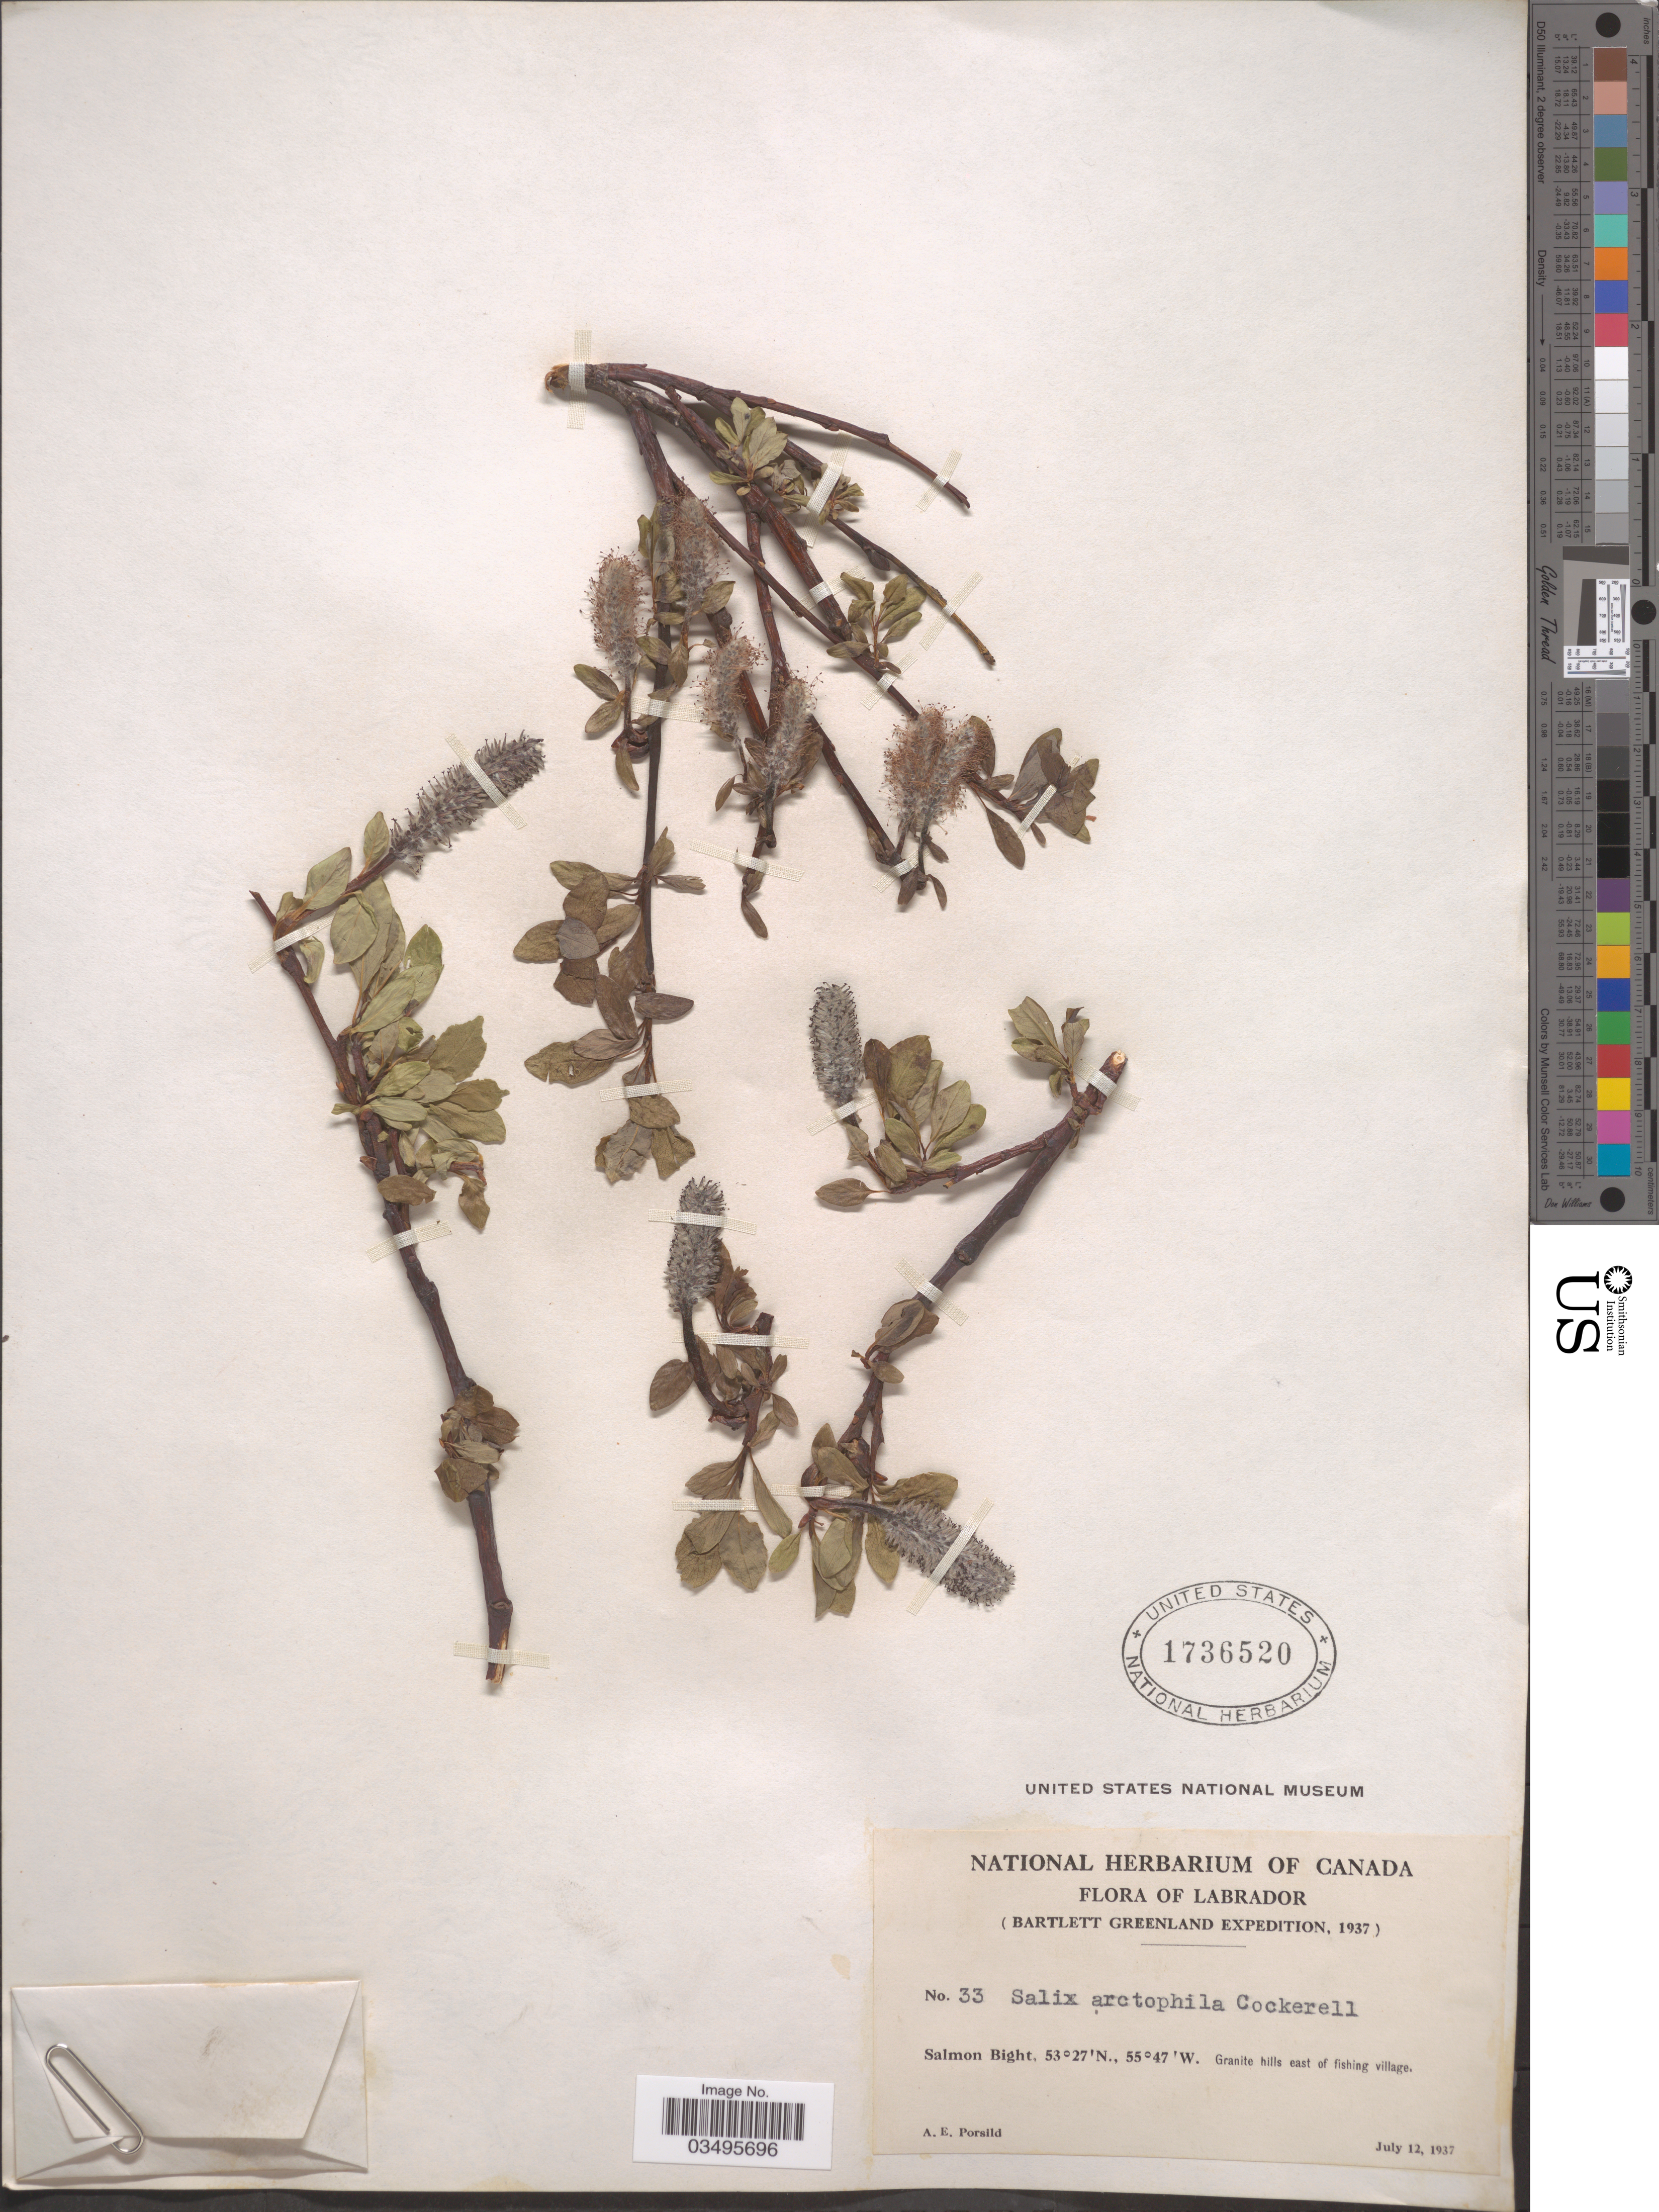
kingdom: Plantae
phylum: Tracheophyta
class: Magnoliopsida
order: Malpighiales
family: Salicaceae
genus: Salix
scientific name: Salix arctophila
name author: Cockerell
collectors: A. E. Porsild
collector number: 33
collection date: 1937-07-12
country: Canada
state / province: Newfoundland and Labrador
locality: Labrador. Salmon Bight. Granite hills east of fishing village.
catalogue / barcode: US 1736520